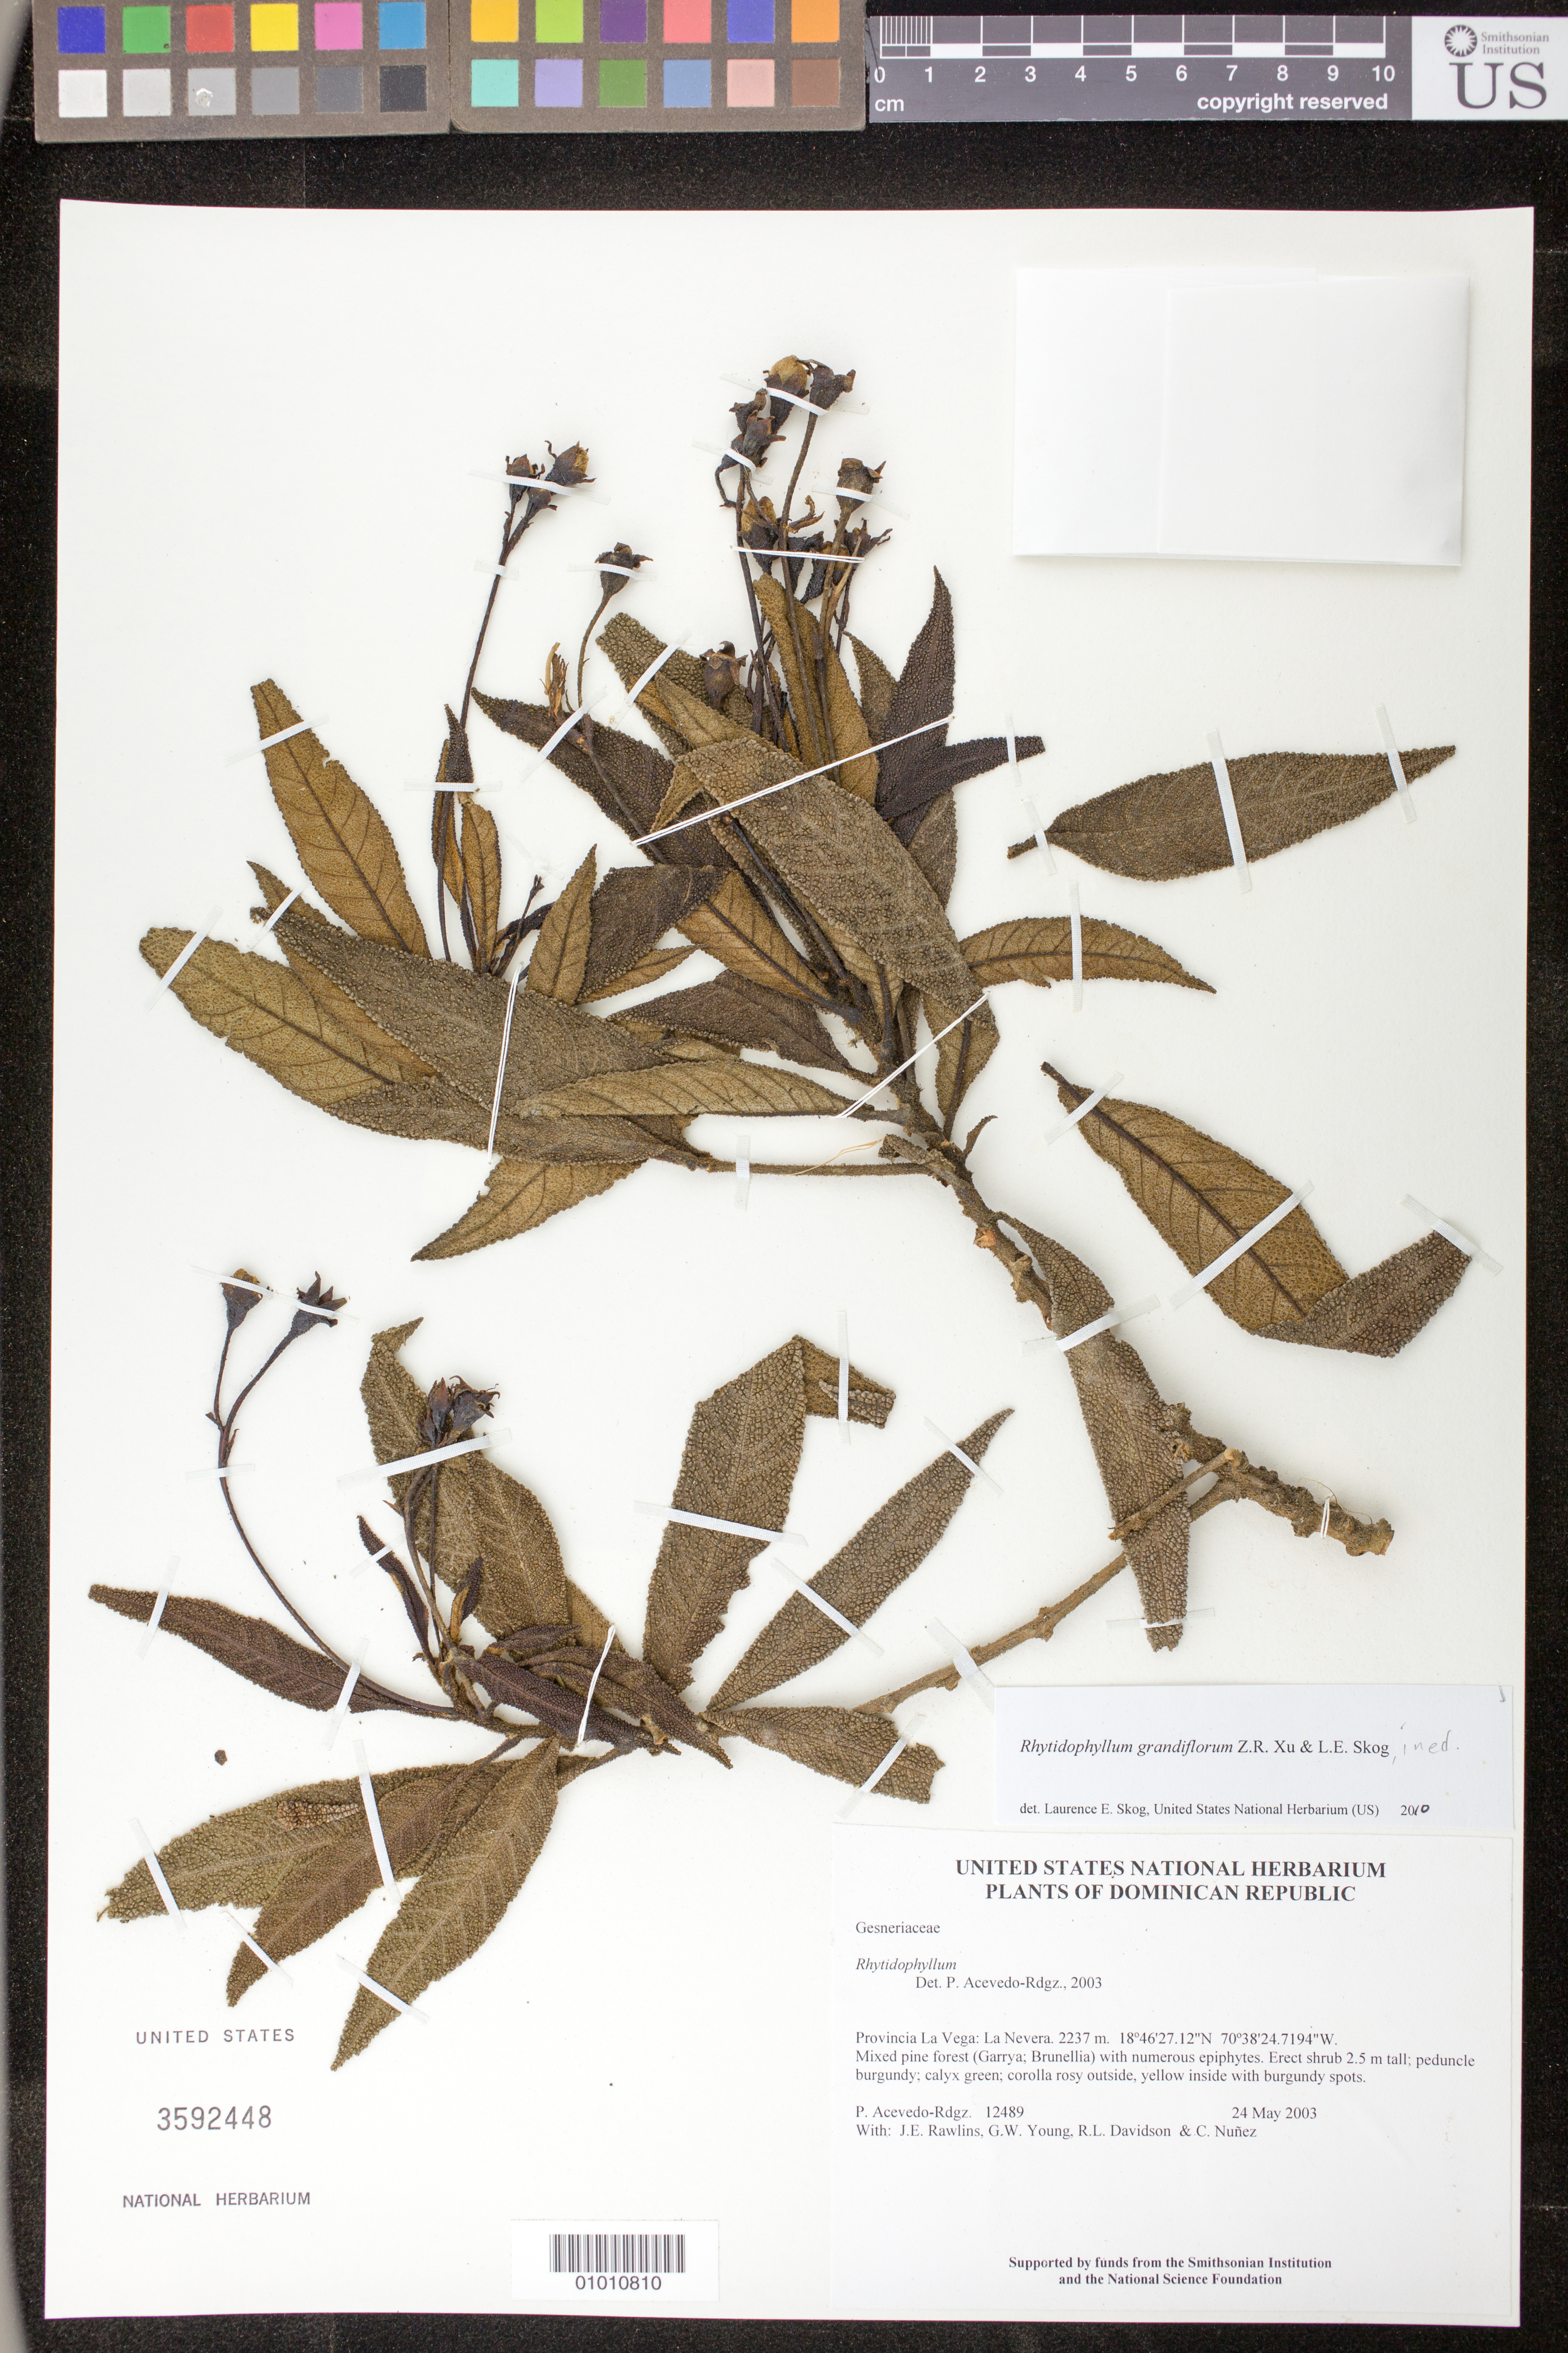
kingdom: Plantae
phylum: Tracheophyta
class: Magnoliopsida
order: Lamiales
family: Gesneriaceae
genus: Rhytidophyllum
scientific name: Rhytidophyllum grandiflorum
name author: Xu & L.E. Skog ex Zanoni & Jiménez Rodr.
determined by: Skog, Laurence E.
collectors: P. Acevedo-Rodr., J. Rawlings, G. Young, R. Davidson & C. Nunez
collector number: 12489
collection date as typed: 24 May 2003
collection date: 2003-05-24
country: Dominican Republic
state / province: La Vega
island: Hispaniola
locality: Provincia La Vega: La Nevera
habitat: Mixed pine forest with numerous epiphytes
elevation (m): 2237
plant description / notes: US, NY, MO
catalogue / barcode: US 3592448